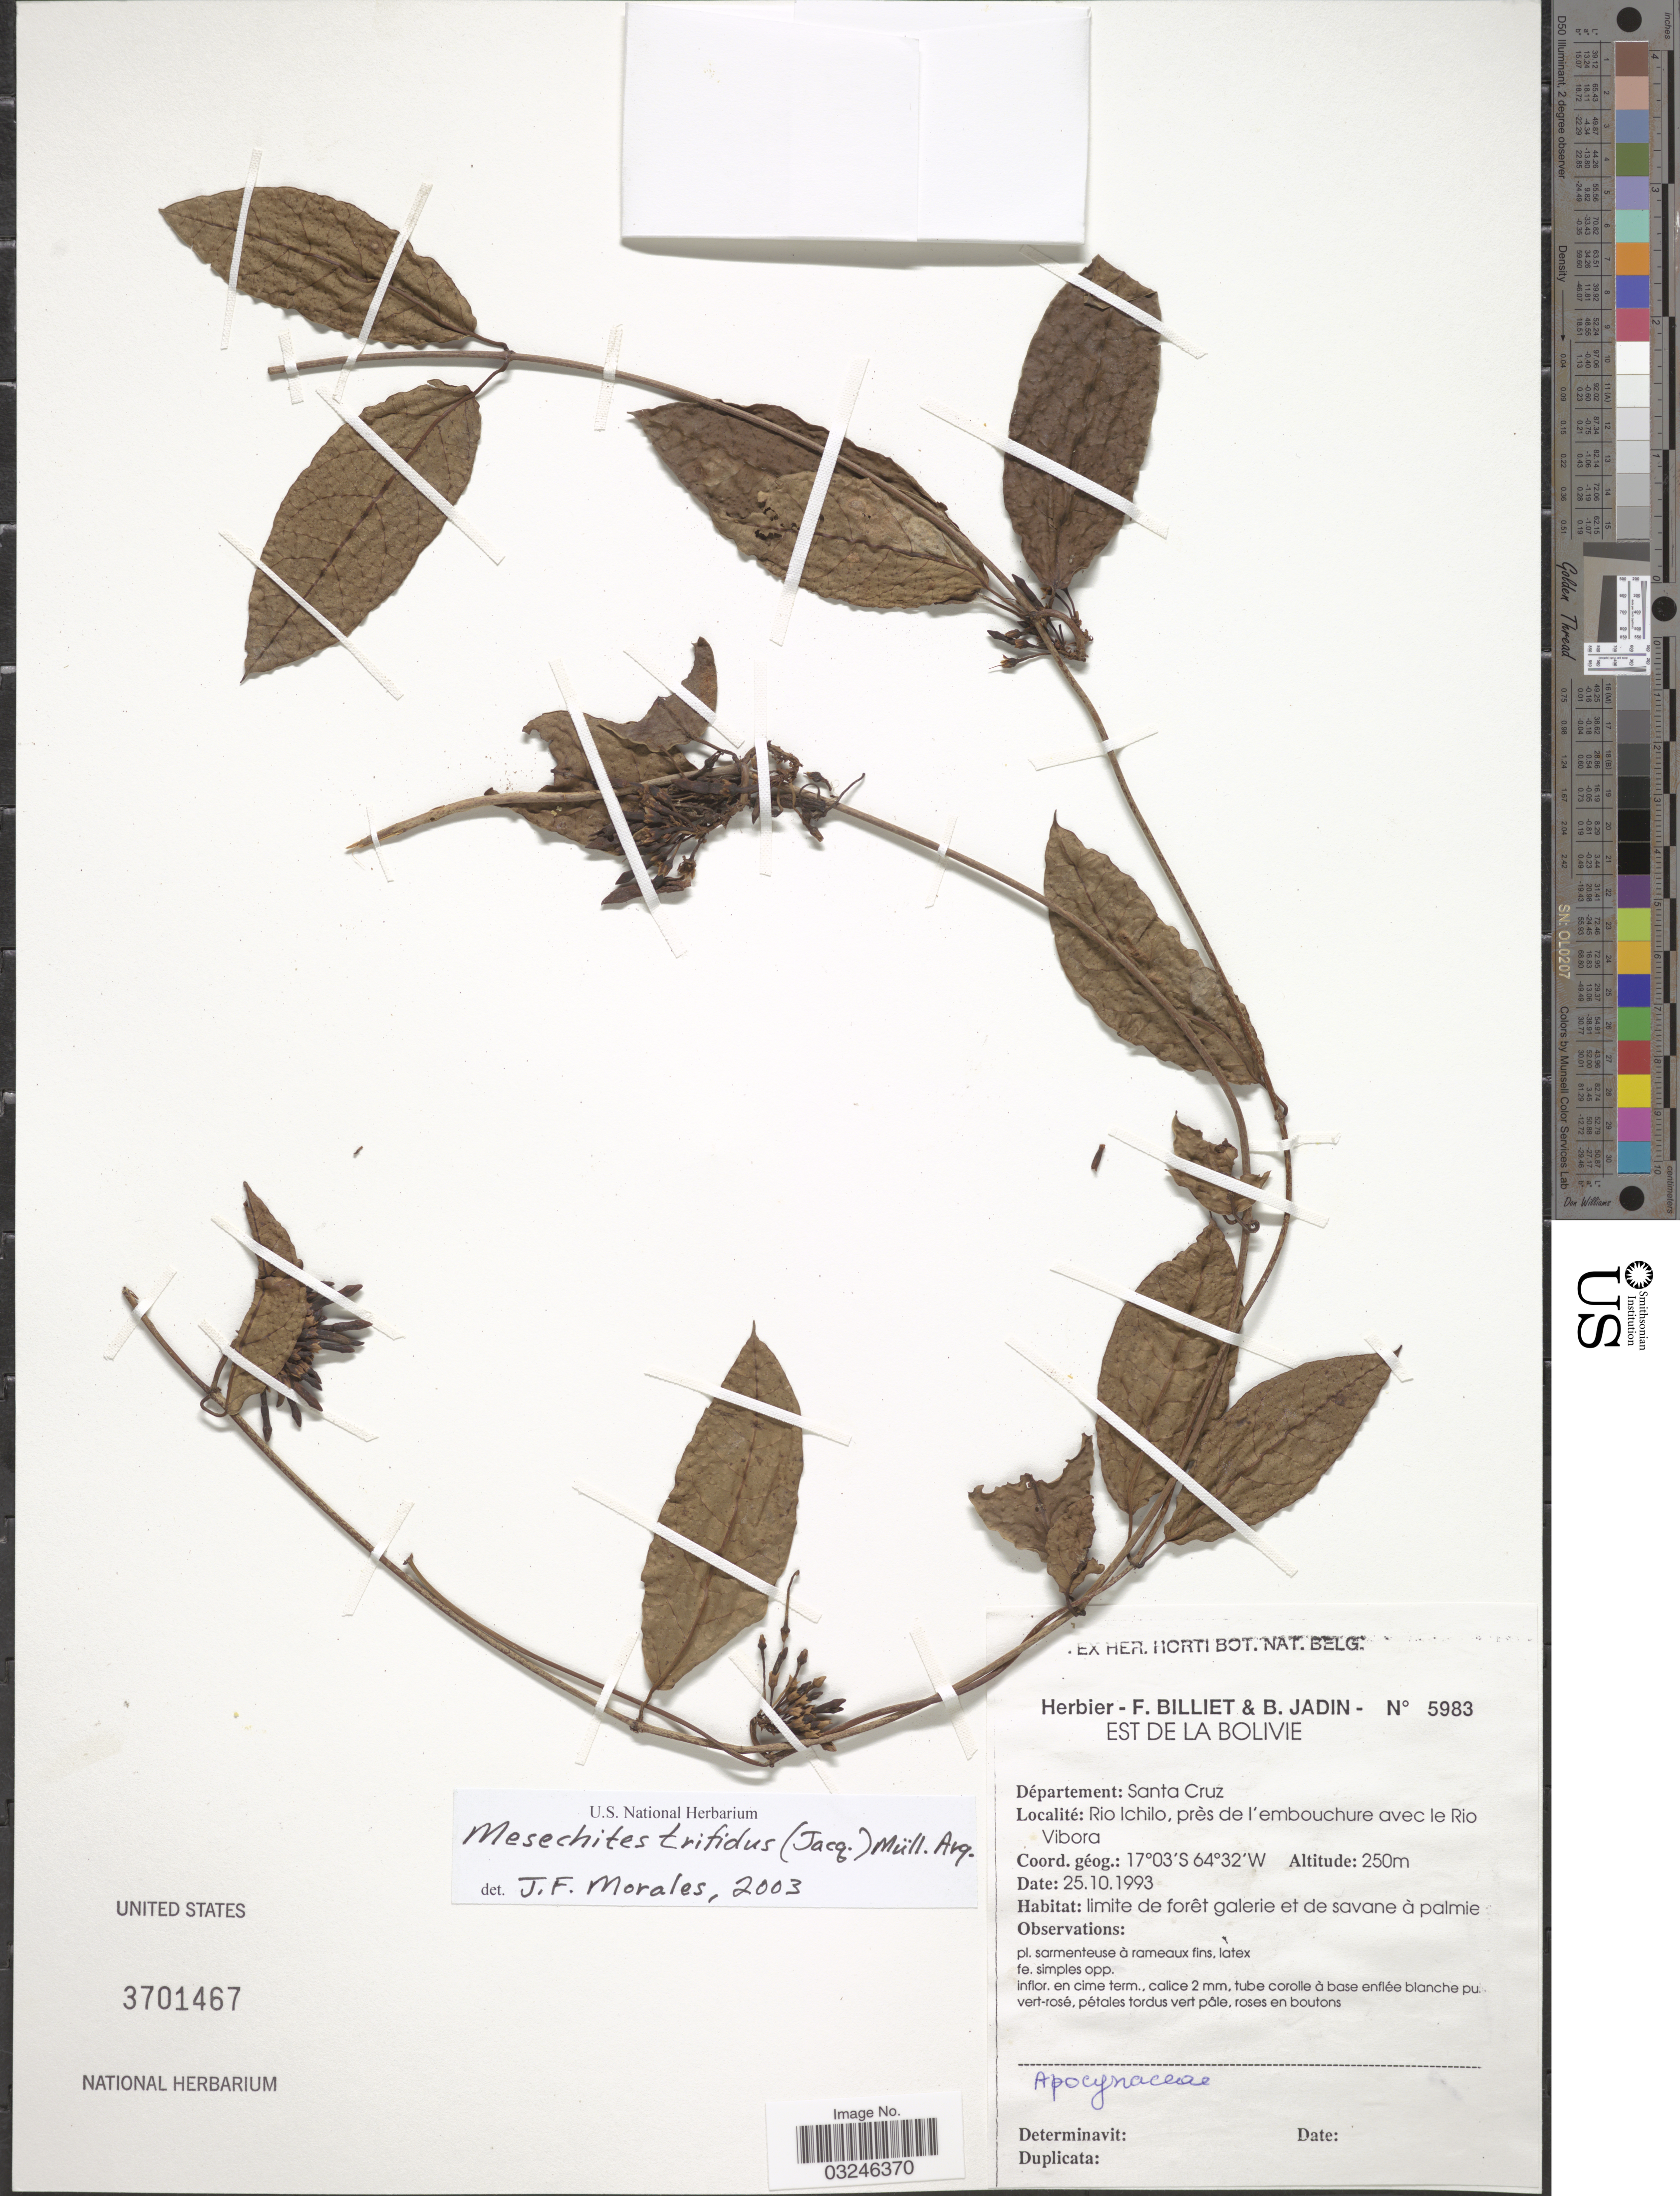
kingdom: Plantae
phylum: Tracheophyta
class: Magnoliopsida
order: Gentianales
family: Apocynaceae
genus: Mesechites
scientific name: Mesechites trifidus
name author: (Jacq.) Müll. Arg.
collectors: ex herb. F. Billiet & B. Jadin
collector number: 5983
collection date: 1993-10-25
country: Bolivia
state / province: Santa Cruz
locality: Département: Santa Cruz. Rio Ichilo, près de l'embouchure avec le Rio Vibora.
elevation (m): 250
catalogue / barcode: US 3701467